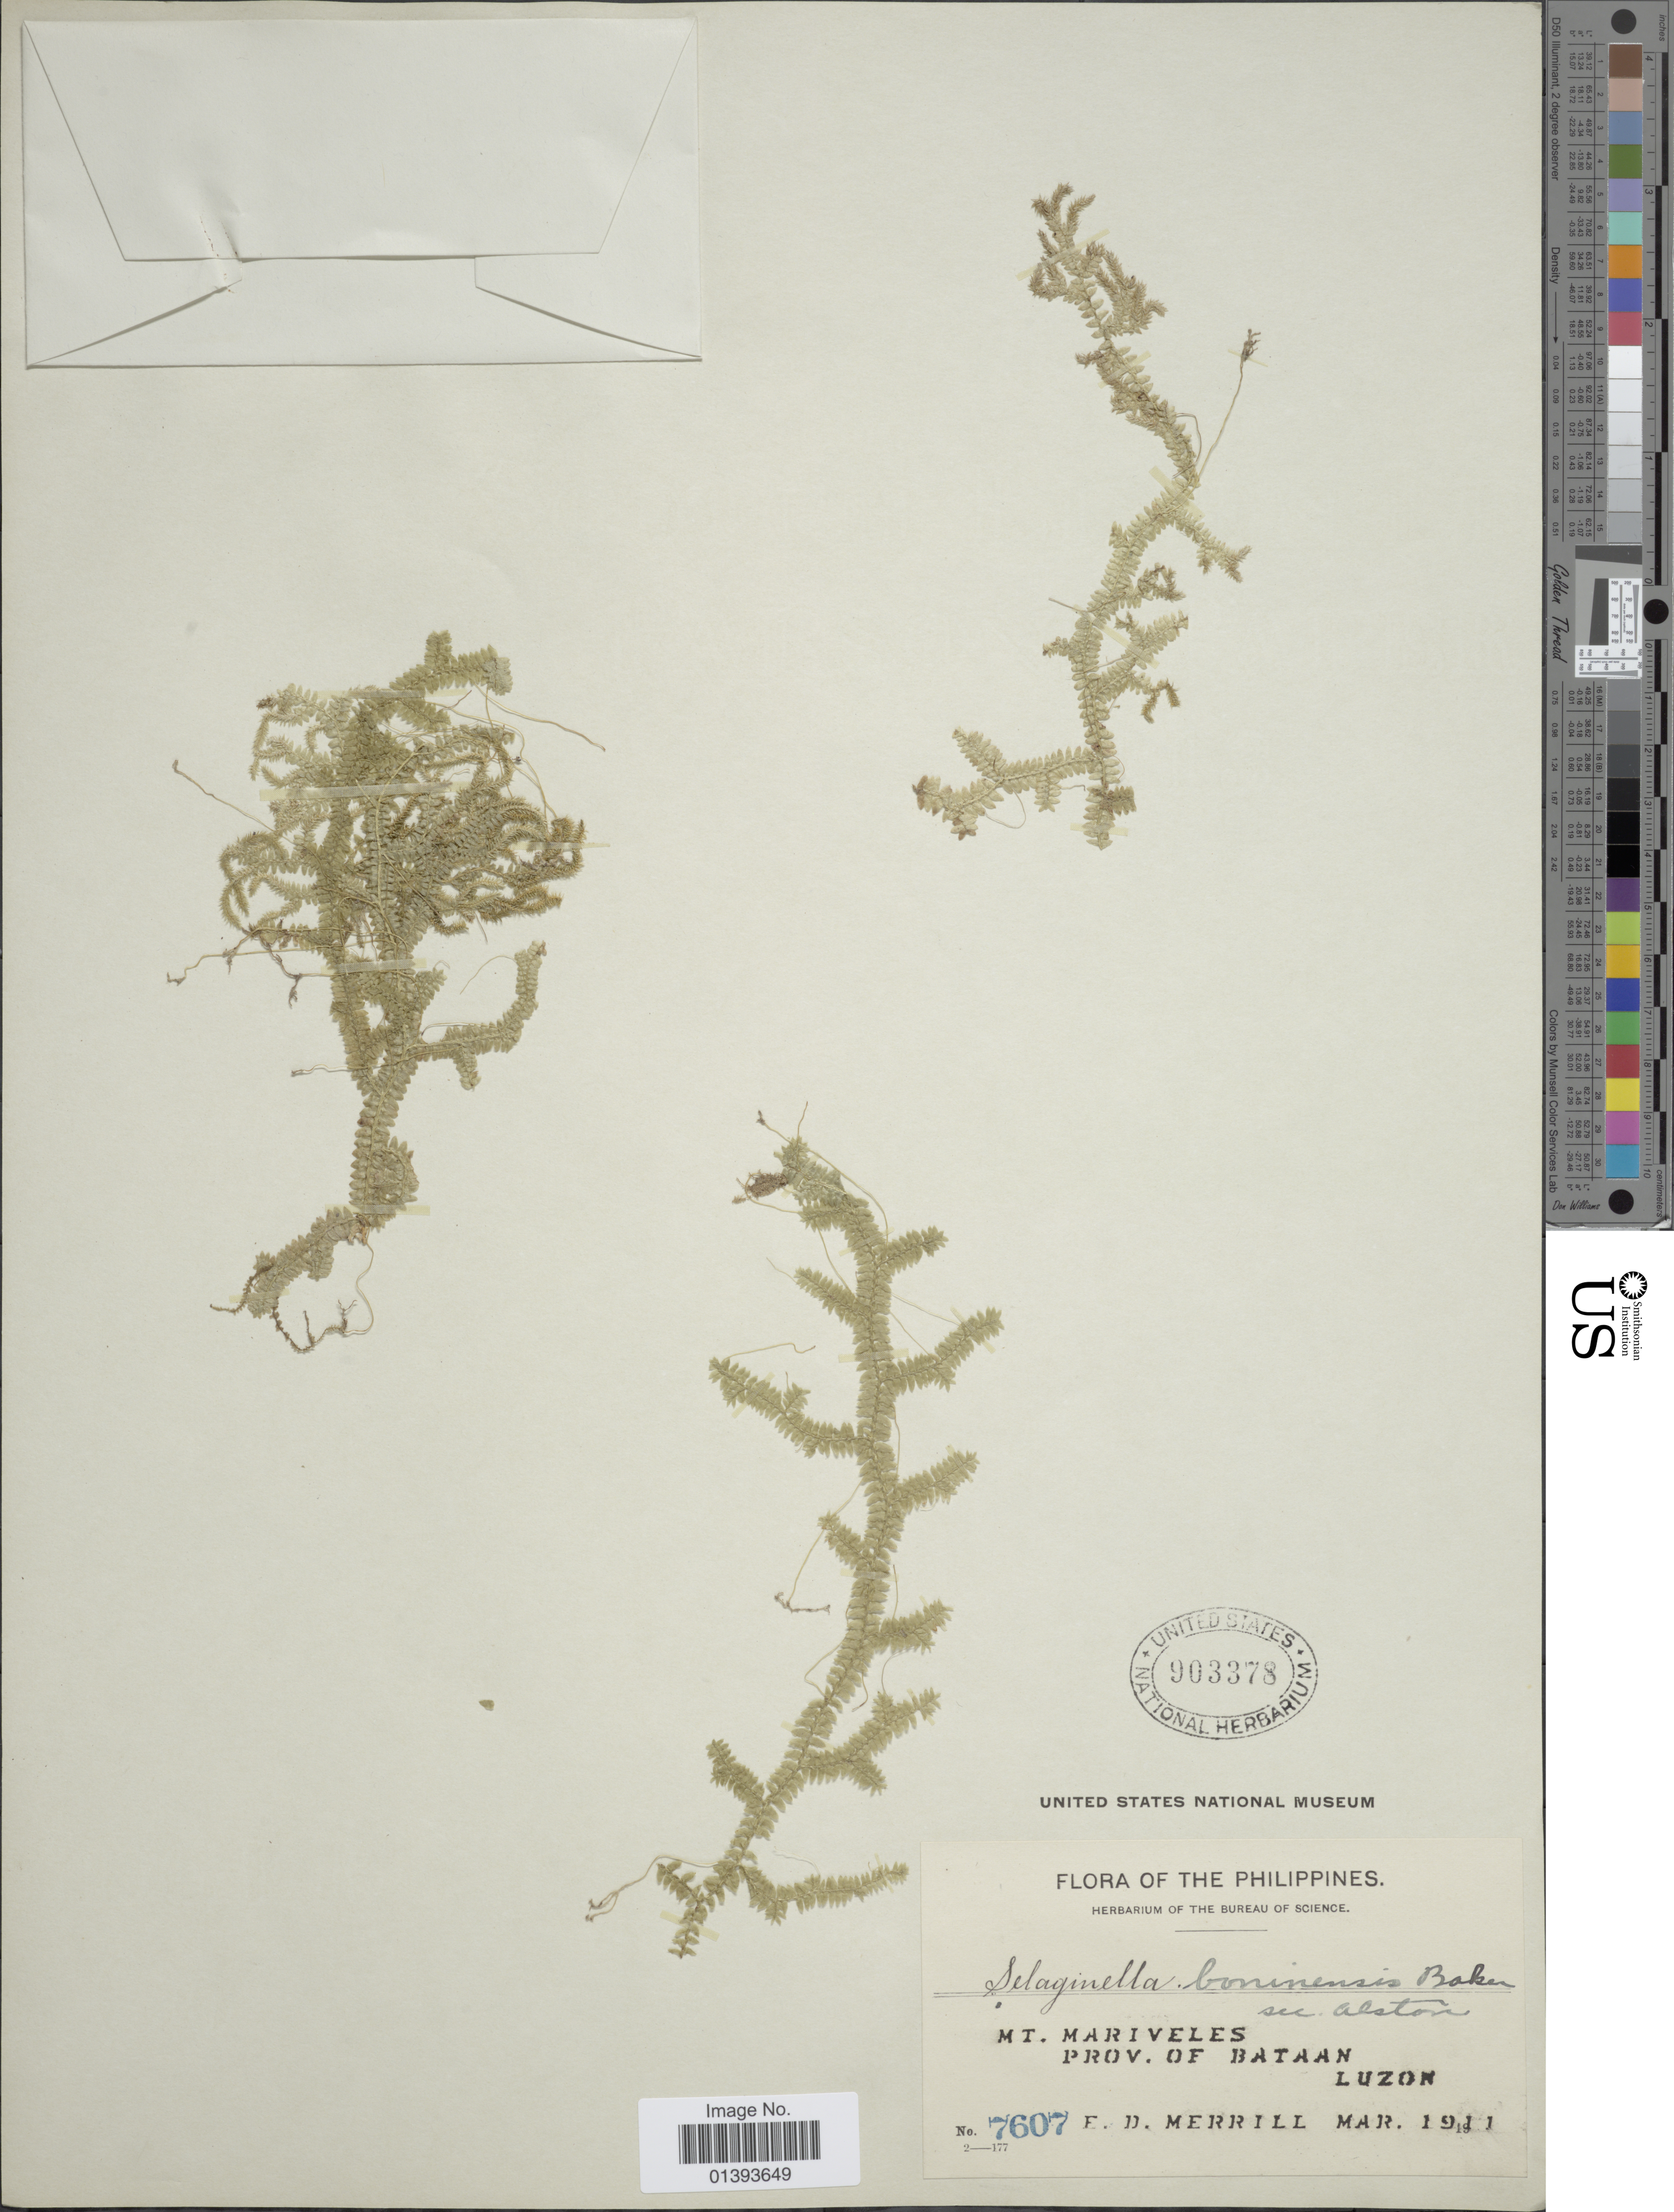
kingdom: Plantae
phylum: Tracheophyta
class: Lycopodiopsida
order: Selaginellales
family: Selaginellaceae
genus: Selaginella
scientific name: Selaginella boninensis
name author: Baker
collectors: E. D. Merrill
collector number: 7607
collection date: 1911-03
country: Philippines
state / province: Central Luzon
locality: Mt. Mariveles, prov. of Bataan, Luzon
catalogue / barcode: US 903378